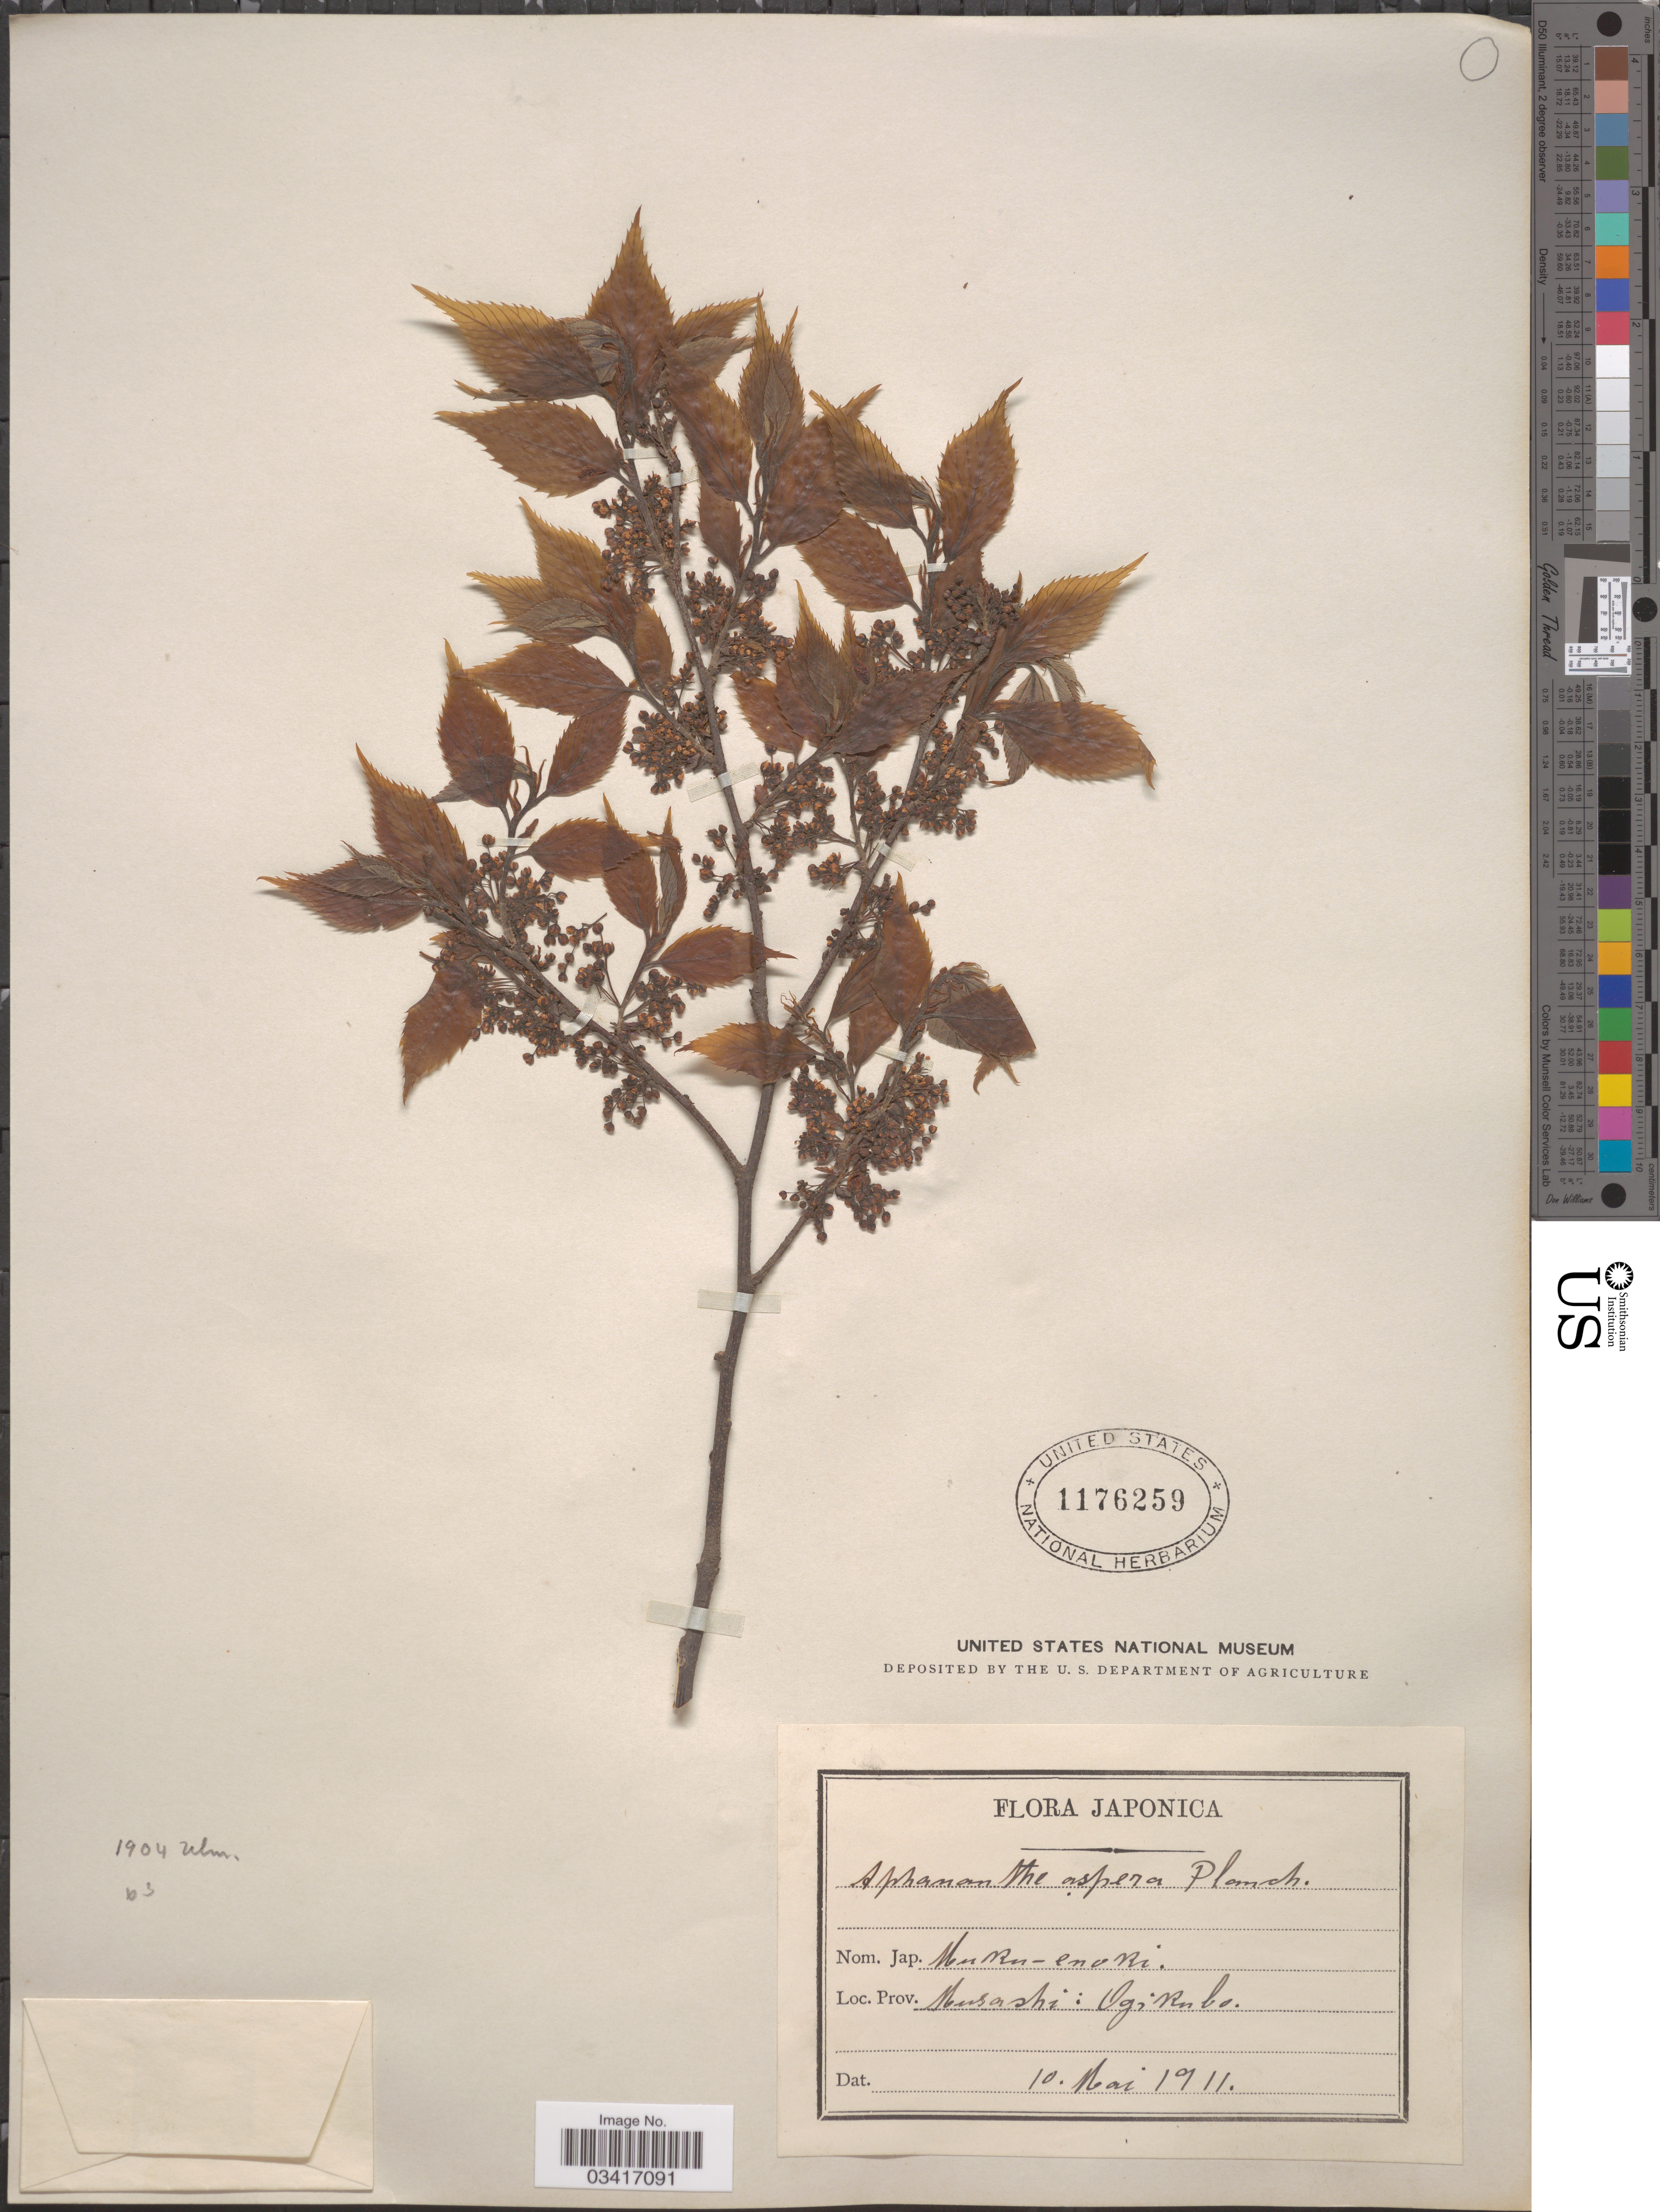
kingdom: Plantae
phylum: Tracheophyta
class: Magnoliopsida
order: Rosales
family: Cannabaceae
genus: Aphananthe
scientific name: Aphananthe aspera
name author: Planch.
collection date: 1911-05-10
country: Japan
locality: Musashi: Ogikubo.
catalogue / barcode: US 1176259